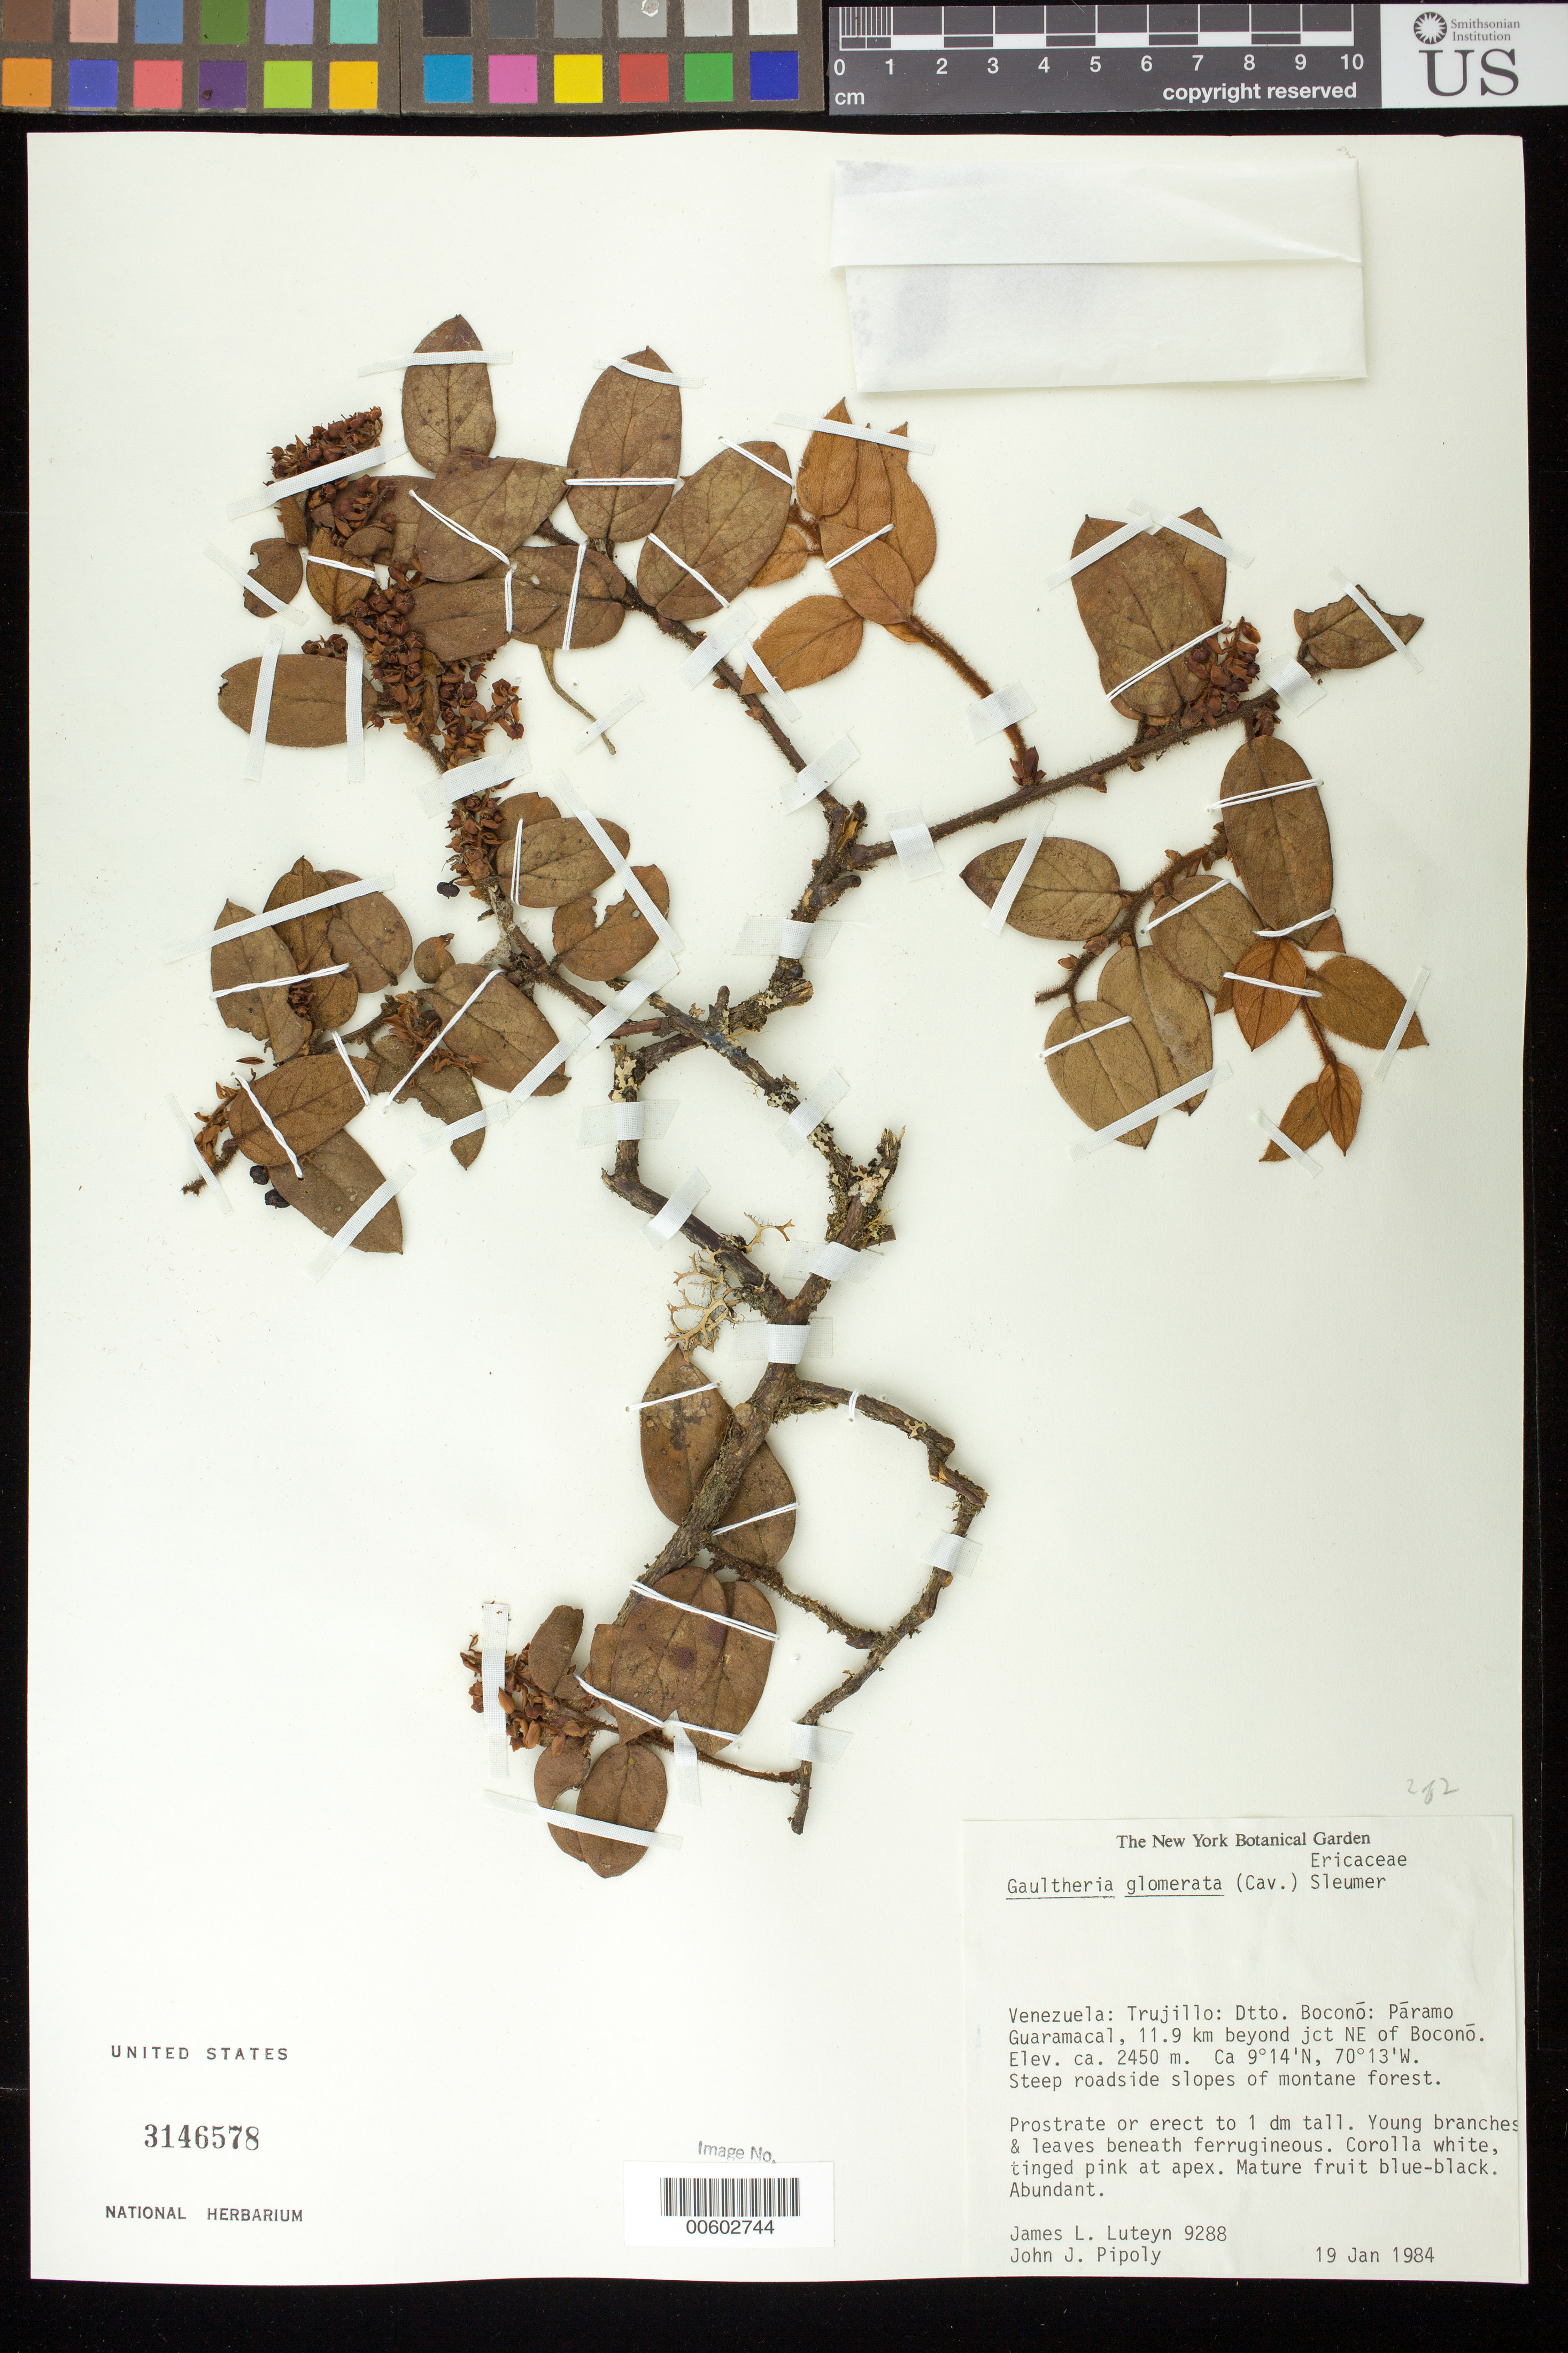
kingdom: Plantae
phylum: Tracheophyta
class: Magnoliopsida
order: Ericales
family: Ericaceae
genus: Gaultheria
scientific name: Gaultheria glomerata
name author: (Cav.) Sleumer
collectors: J. L. Luteyn & J. J. Pipoly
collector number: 9288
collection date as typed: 19 Jan 1984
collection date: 1984-01-19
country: Venezuela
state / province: Trujillo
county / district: Boconó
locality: Páramo Guaramacal, 11.9 km beyond jct NE of Boconó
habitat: Steep roadside slopes of montane forest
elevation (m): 2450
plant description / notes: AAU, B, COL, E, L, MEXU, MO, NY, PORT, US, VEN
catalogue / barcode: US 3146578